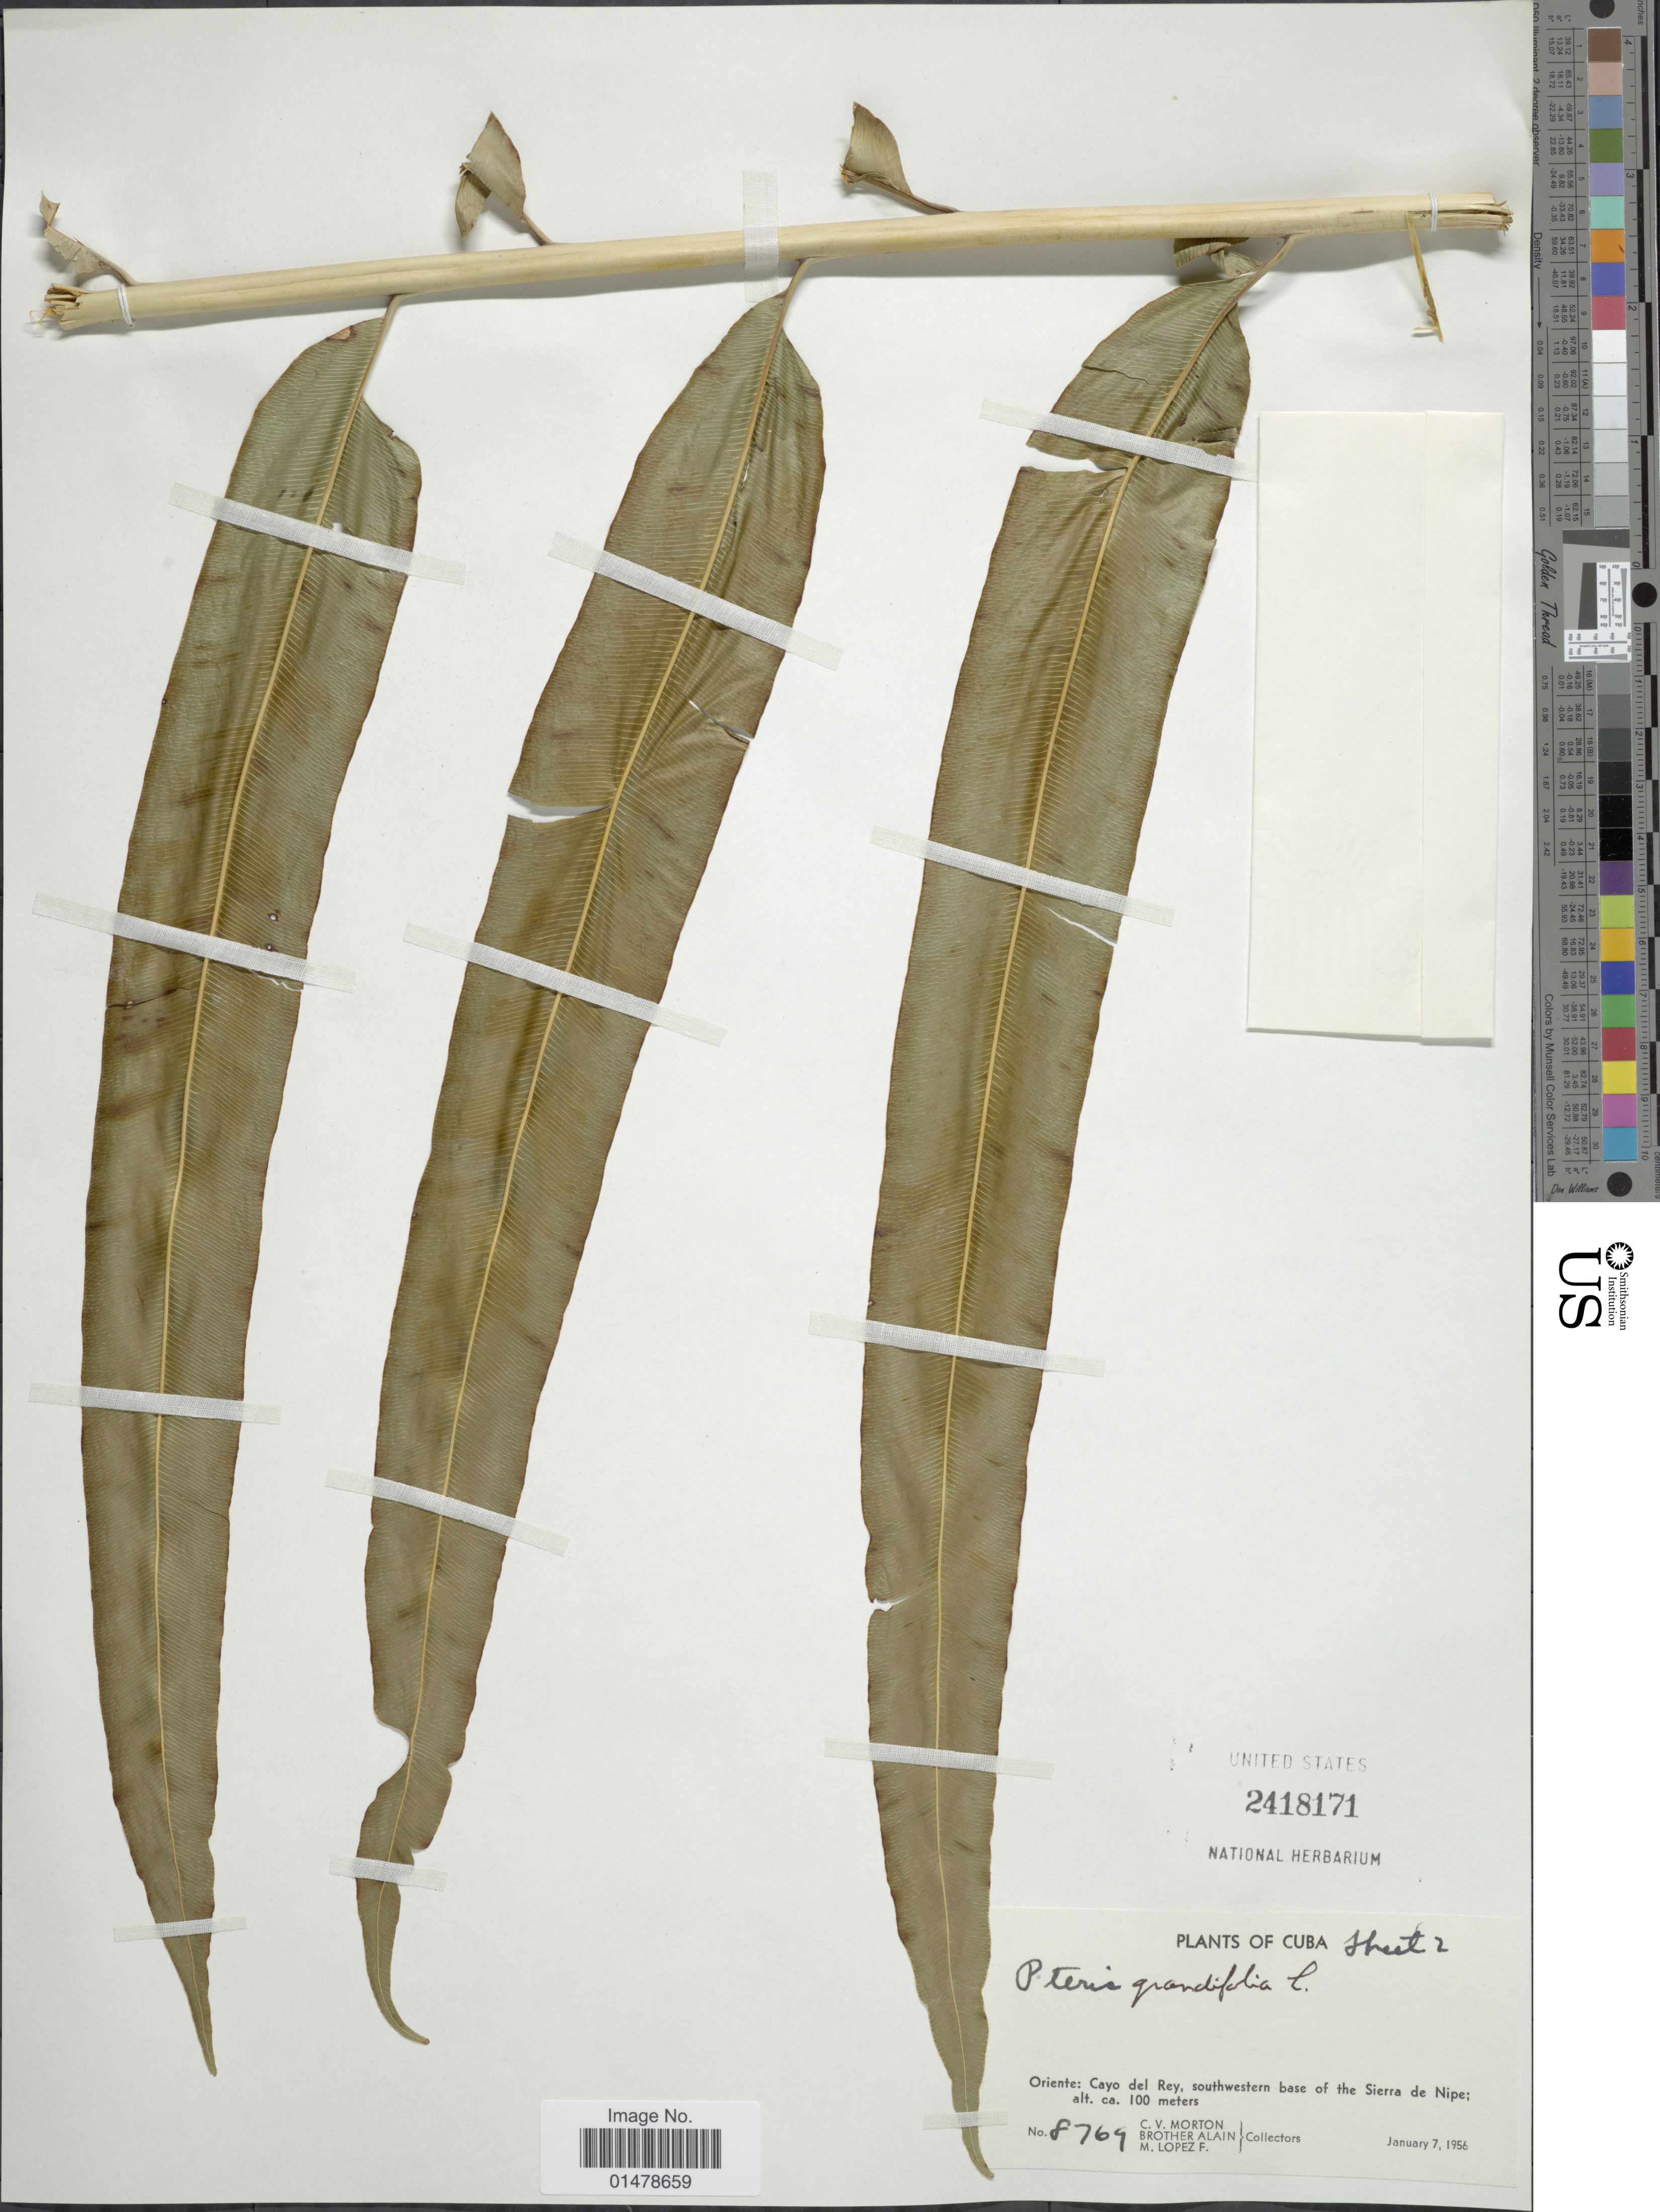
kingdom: Plantae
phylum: Tracheophyta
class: Polypodiopsida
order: Polypodiales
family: Pteridaceae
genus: Pteris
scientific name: Pteris grandifolia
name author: L.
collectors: C. V. Morton, Bro. Alain - DO NOT USE & M. López Figueiras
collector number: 8769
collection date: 1956-01-07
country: Cuba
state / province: Oriente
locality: Cayo del rey, southwestern base of the Sierra de Nipe.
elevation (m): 100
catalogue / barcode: US 2418171